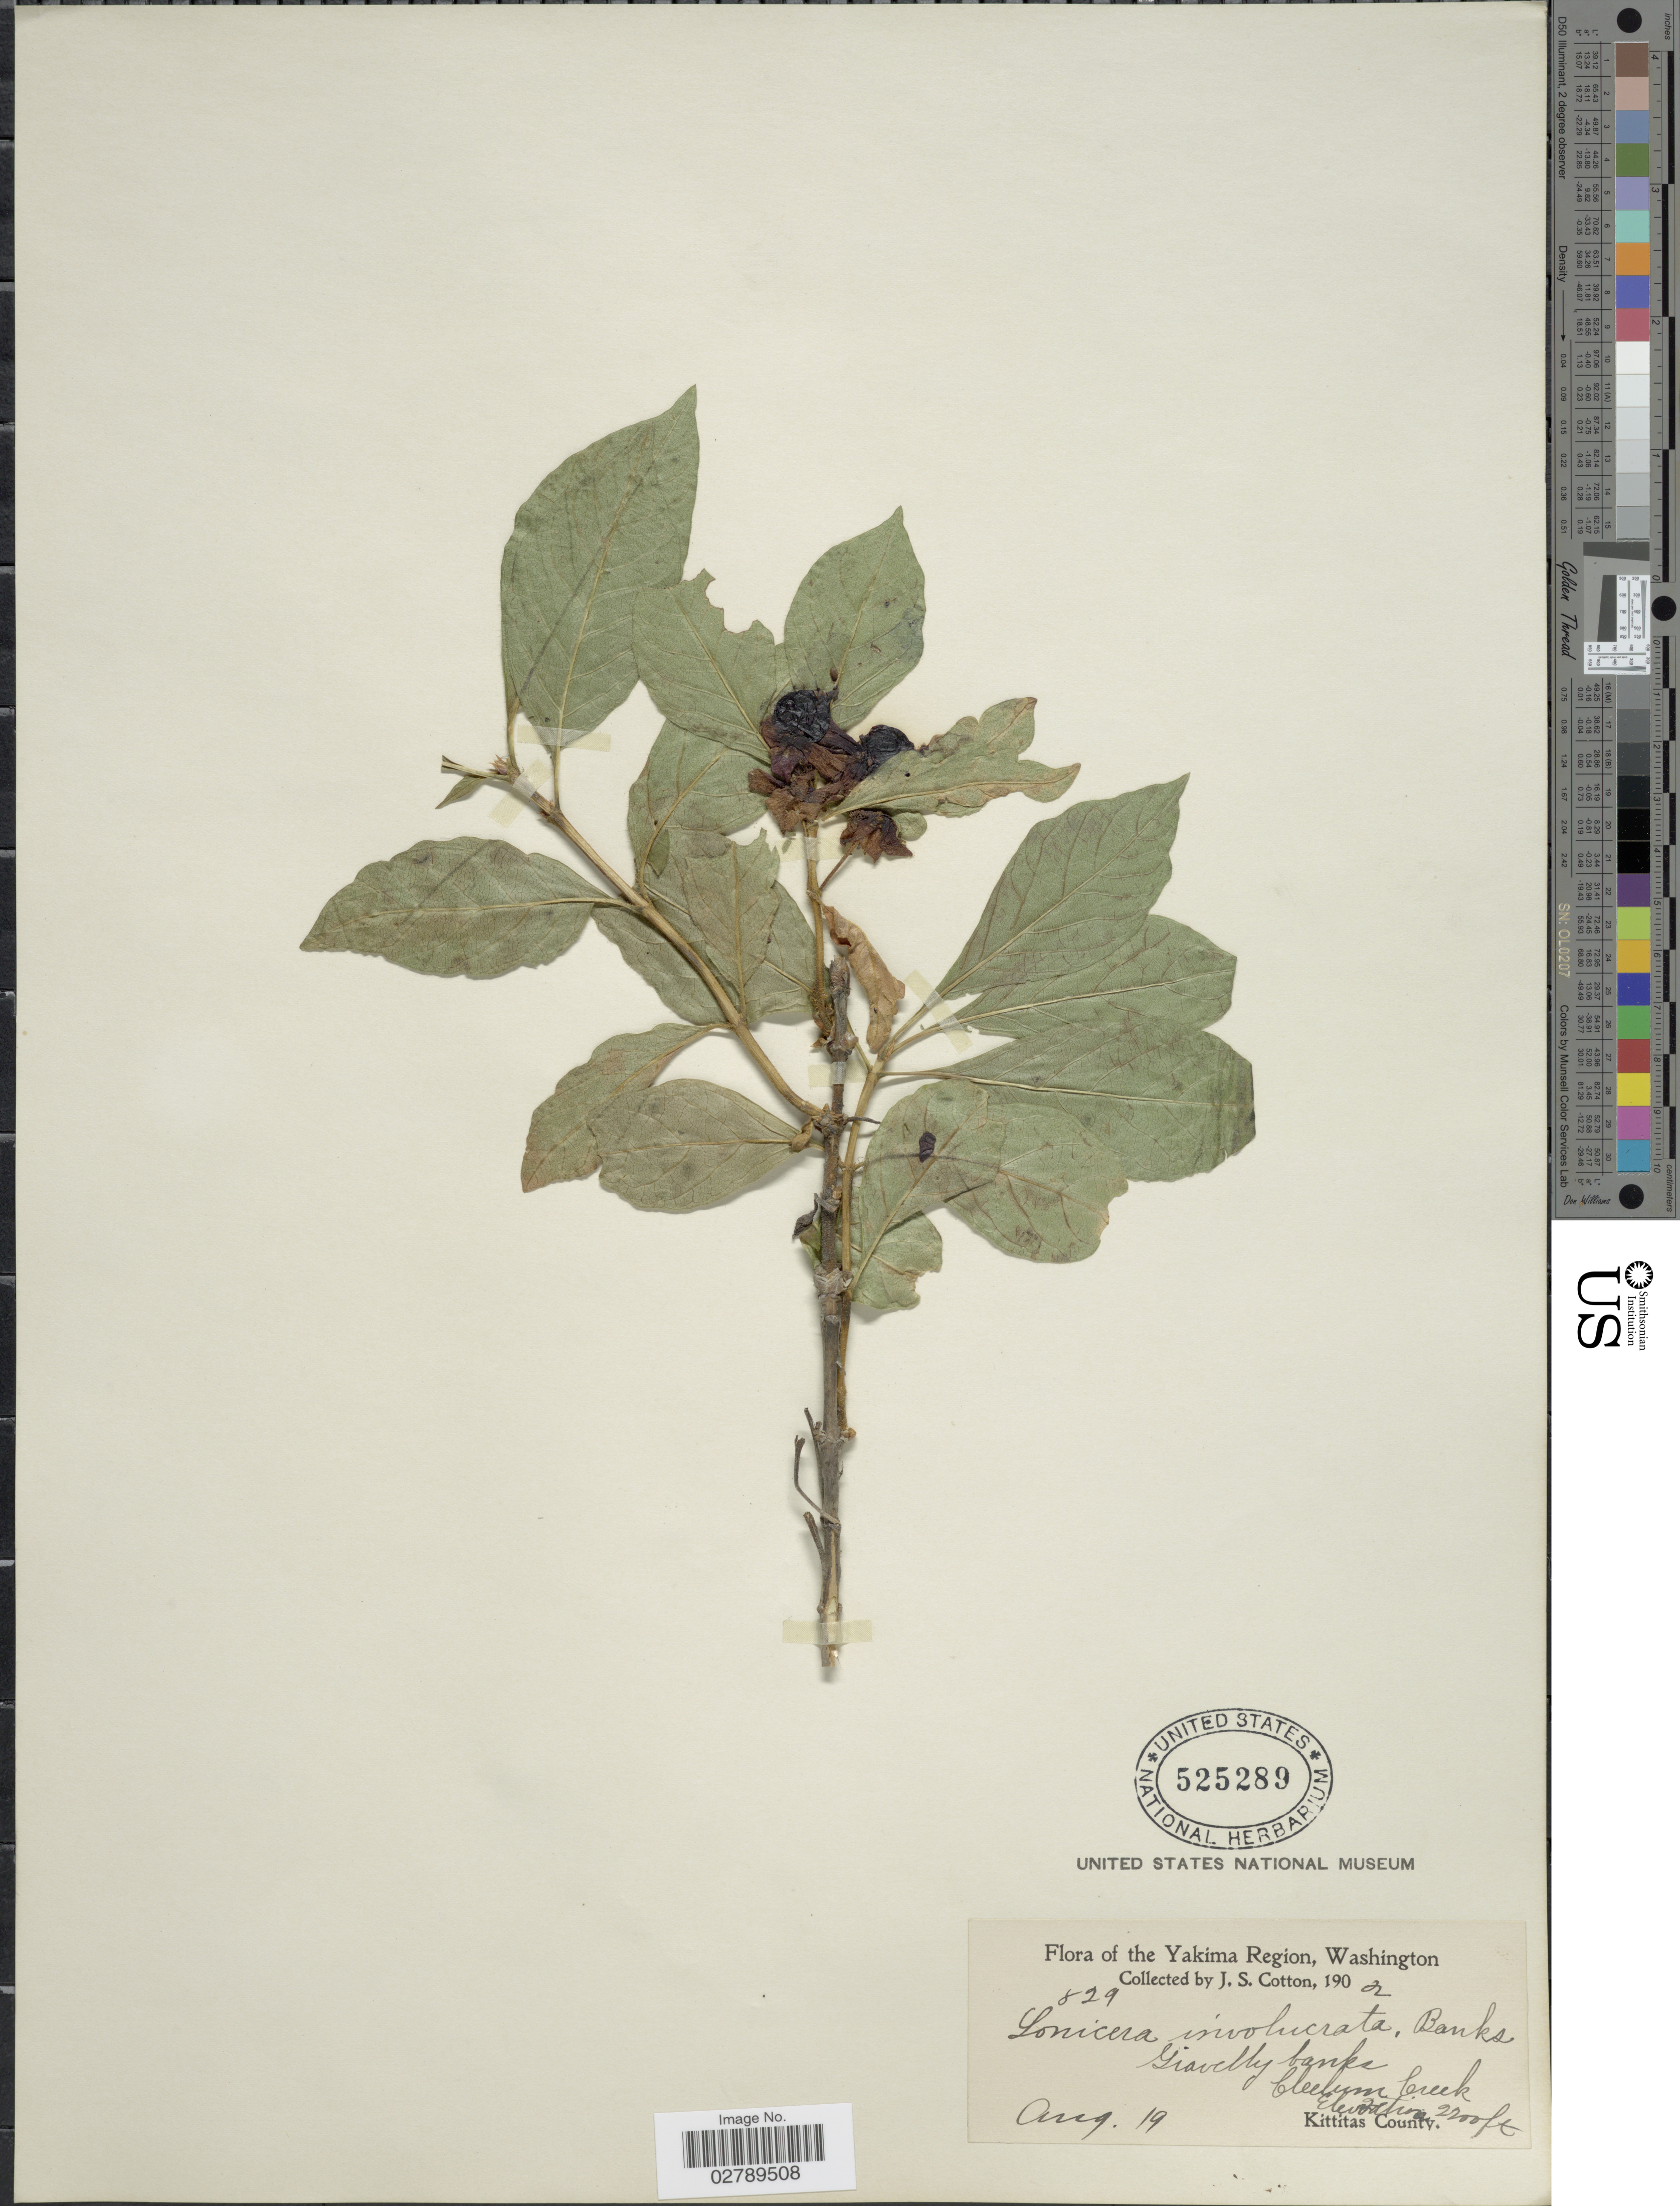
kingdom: Plantae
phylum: Tracheophyta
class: Magnoliopsida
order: Dipsacales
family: Caprifoliaceae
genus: Lonicera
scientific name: Lonicera involucrata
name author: (Richardson) Banks ex Spreng.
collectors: J. S. Cotton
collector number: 829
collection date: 1902-08-19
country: United States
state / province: Washington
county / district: Kittitas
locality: Yakima Region. Gravelly banks. Cleelum Creek. Kittitas County.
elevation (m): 671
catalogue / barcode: US 525289